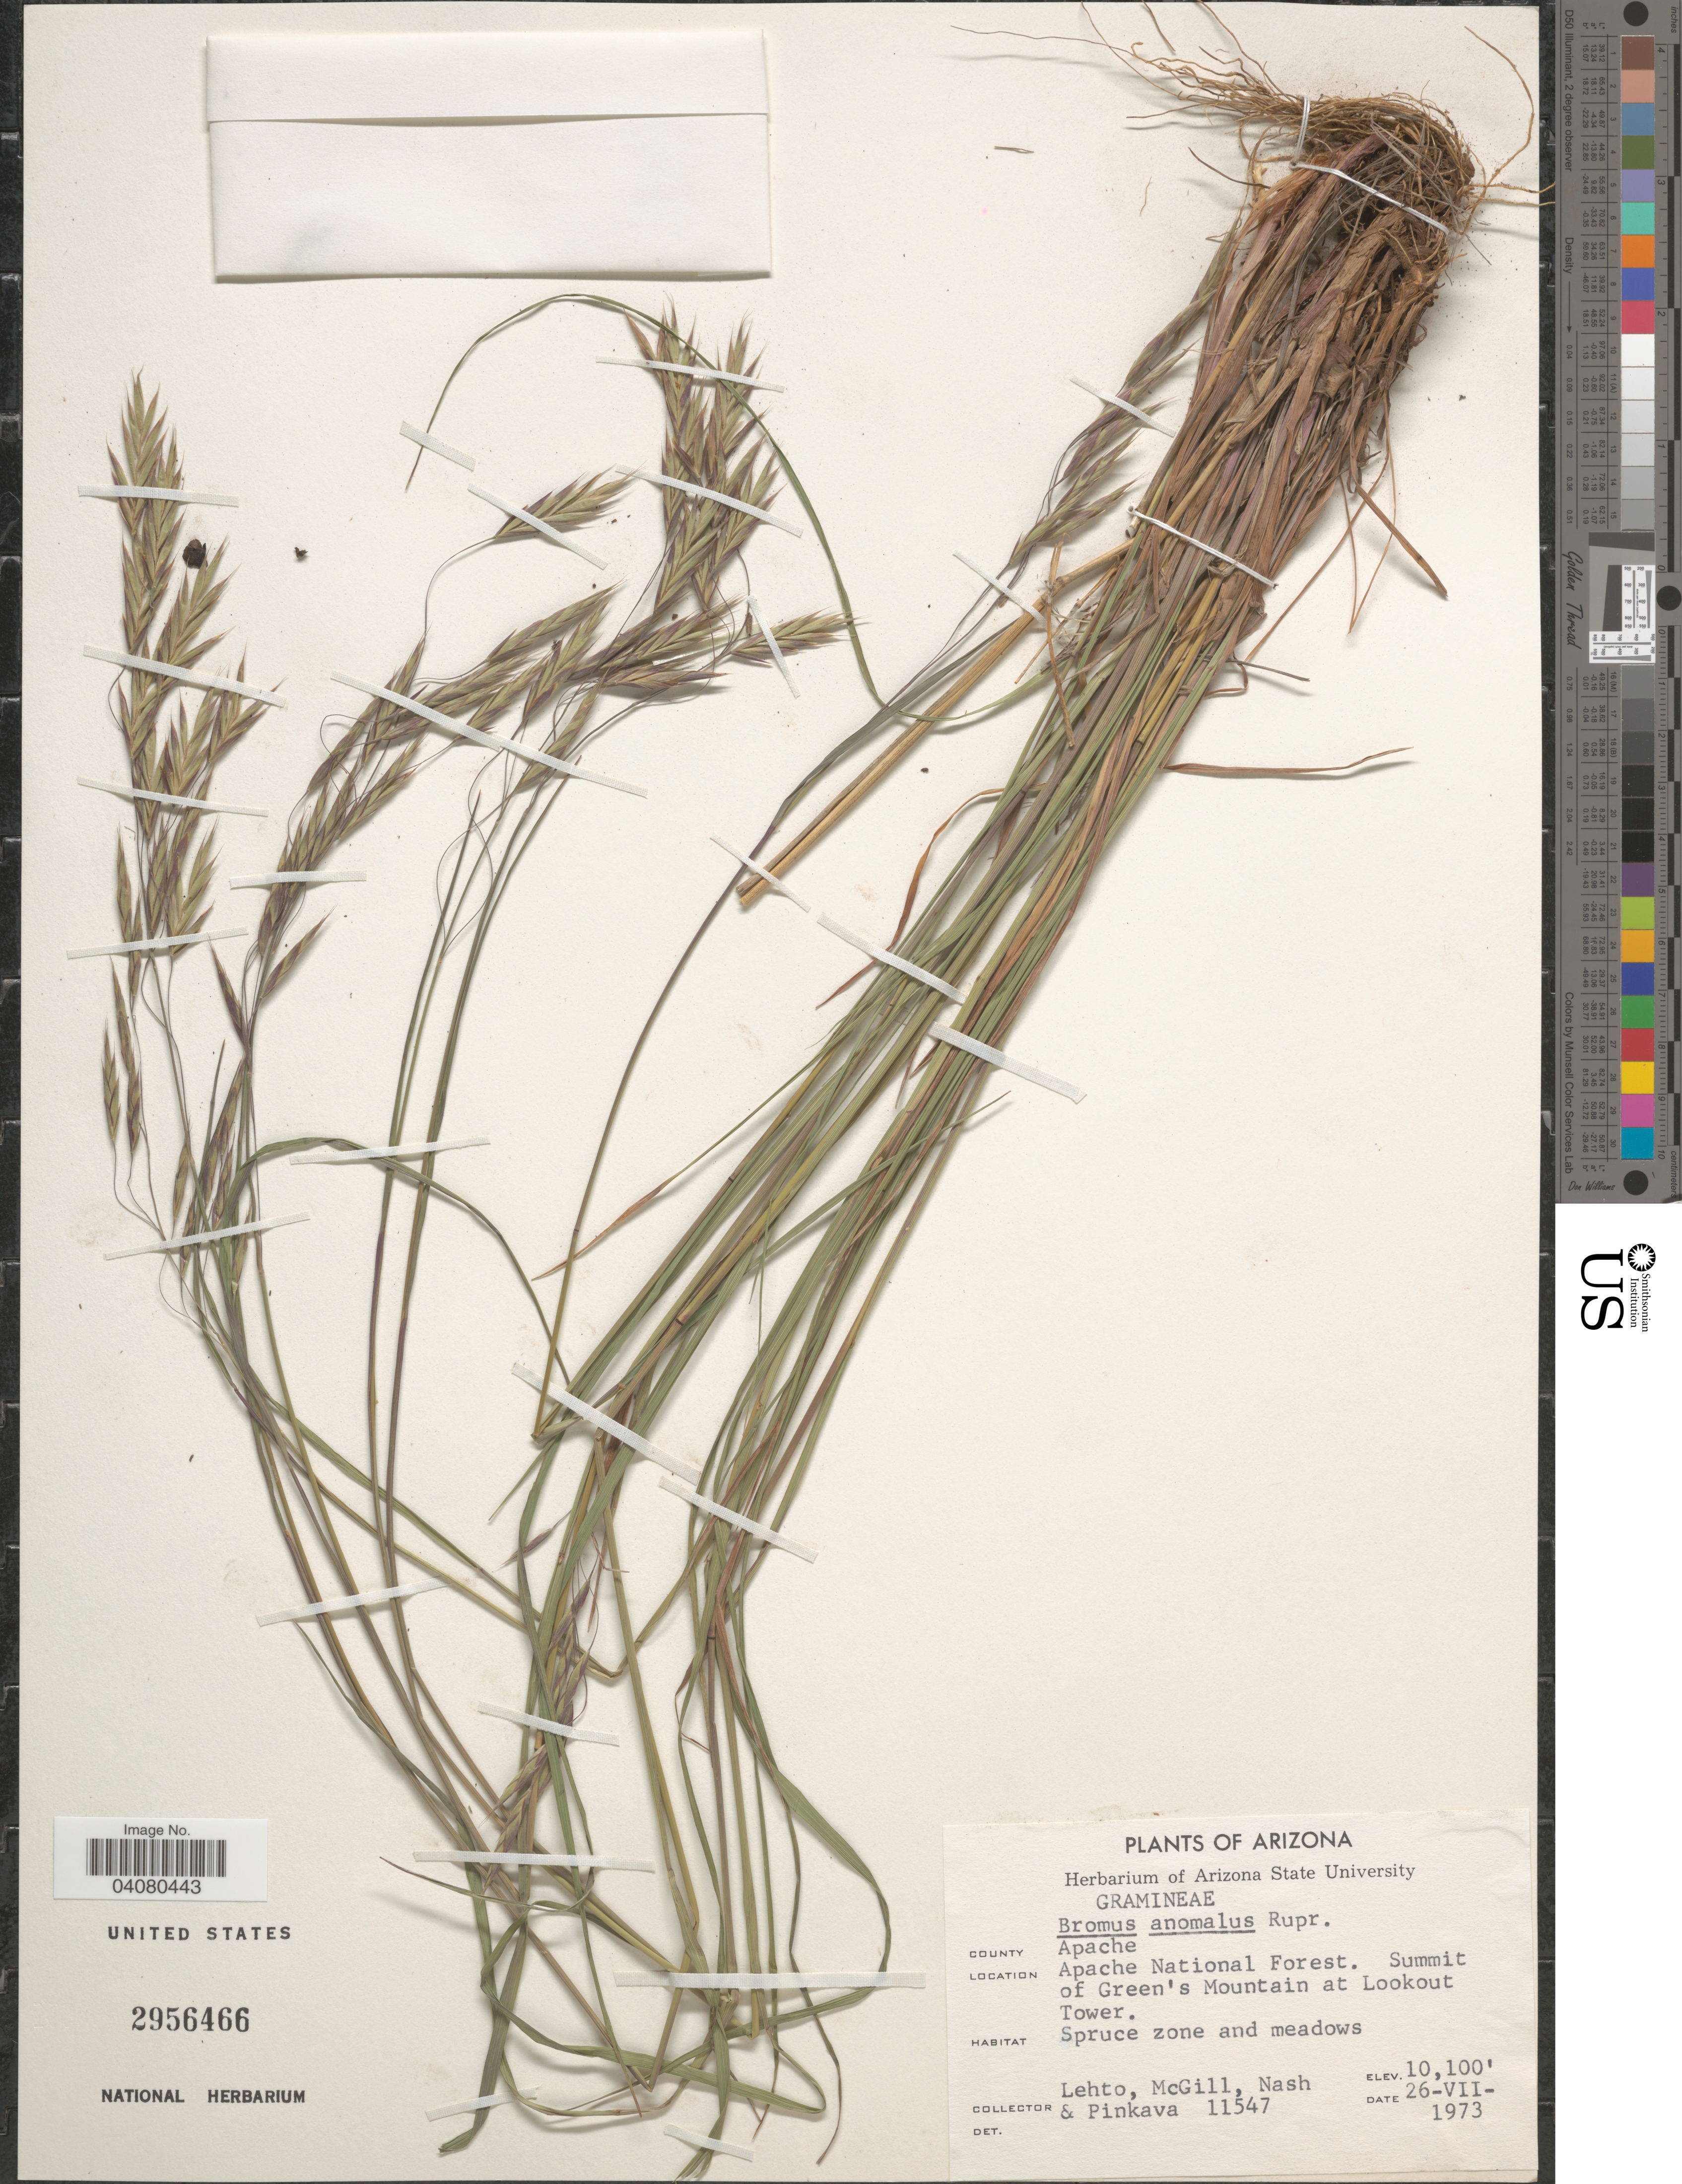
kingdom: Plantae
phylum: Tracheophyta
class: Liliopsida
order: Poales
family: Poaceae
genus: Bromus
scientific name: Bromus anomalus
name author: Rupr. ex E. Fourn.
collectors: -. Lehto, -. McGill, -- Nash & -. Pinkava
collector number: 11547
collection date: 1973-07-26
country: United States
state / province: Arizona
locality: County Apache. Apache National Forest. Summit of Green's Mountain at Lookout Tower.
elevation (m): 3078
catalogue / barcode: US 2956466